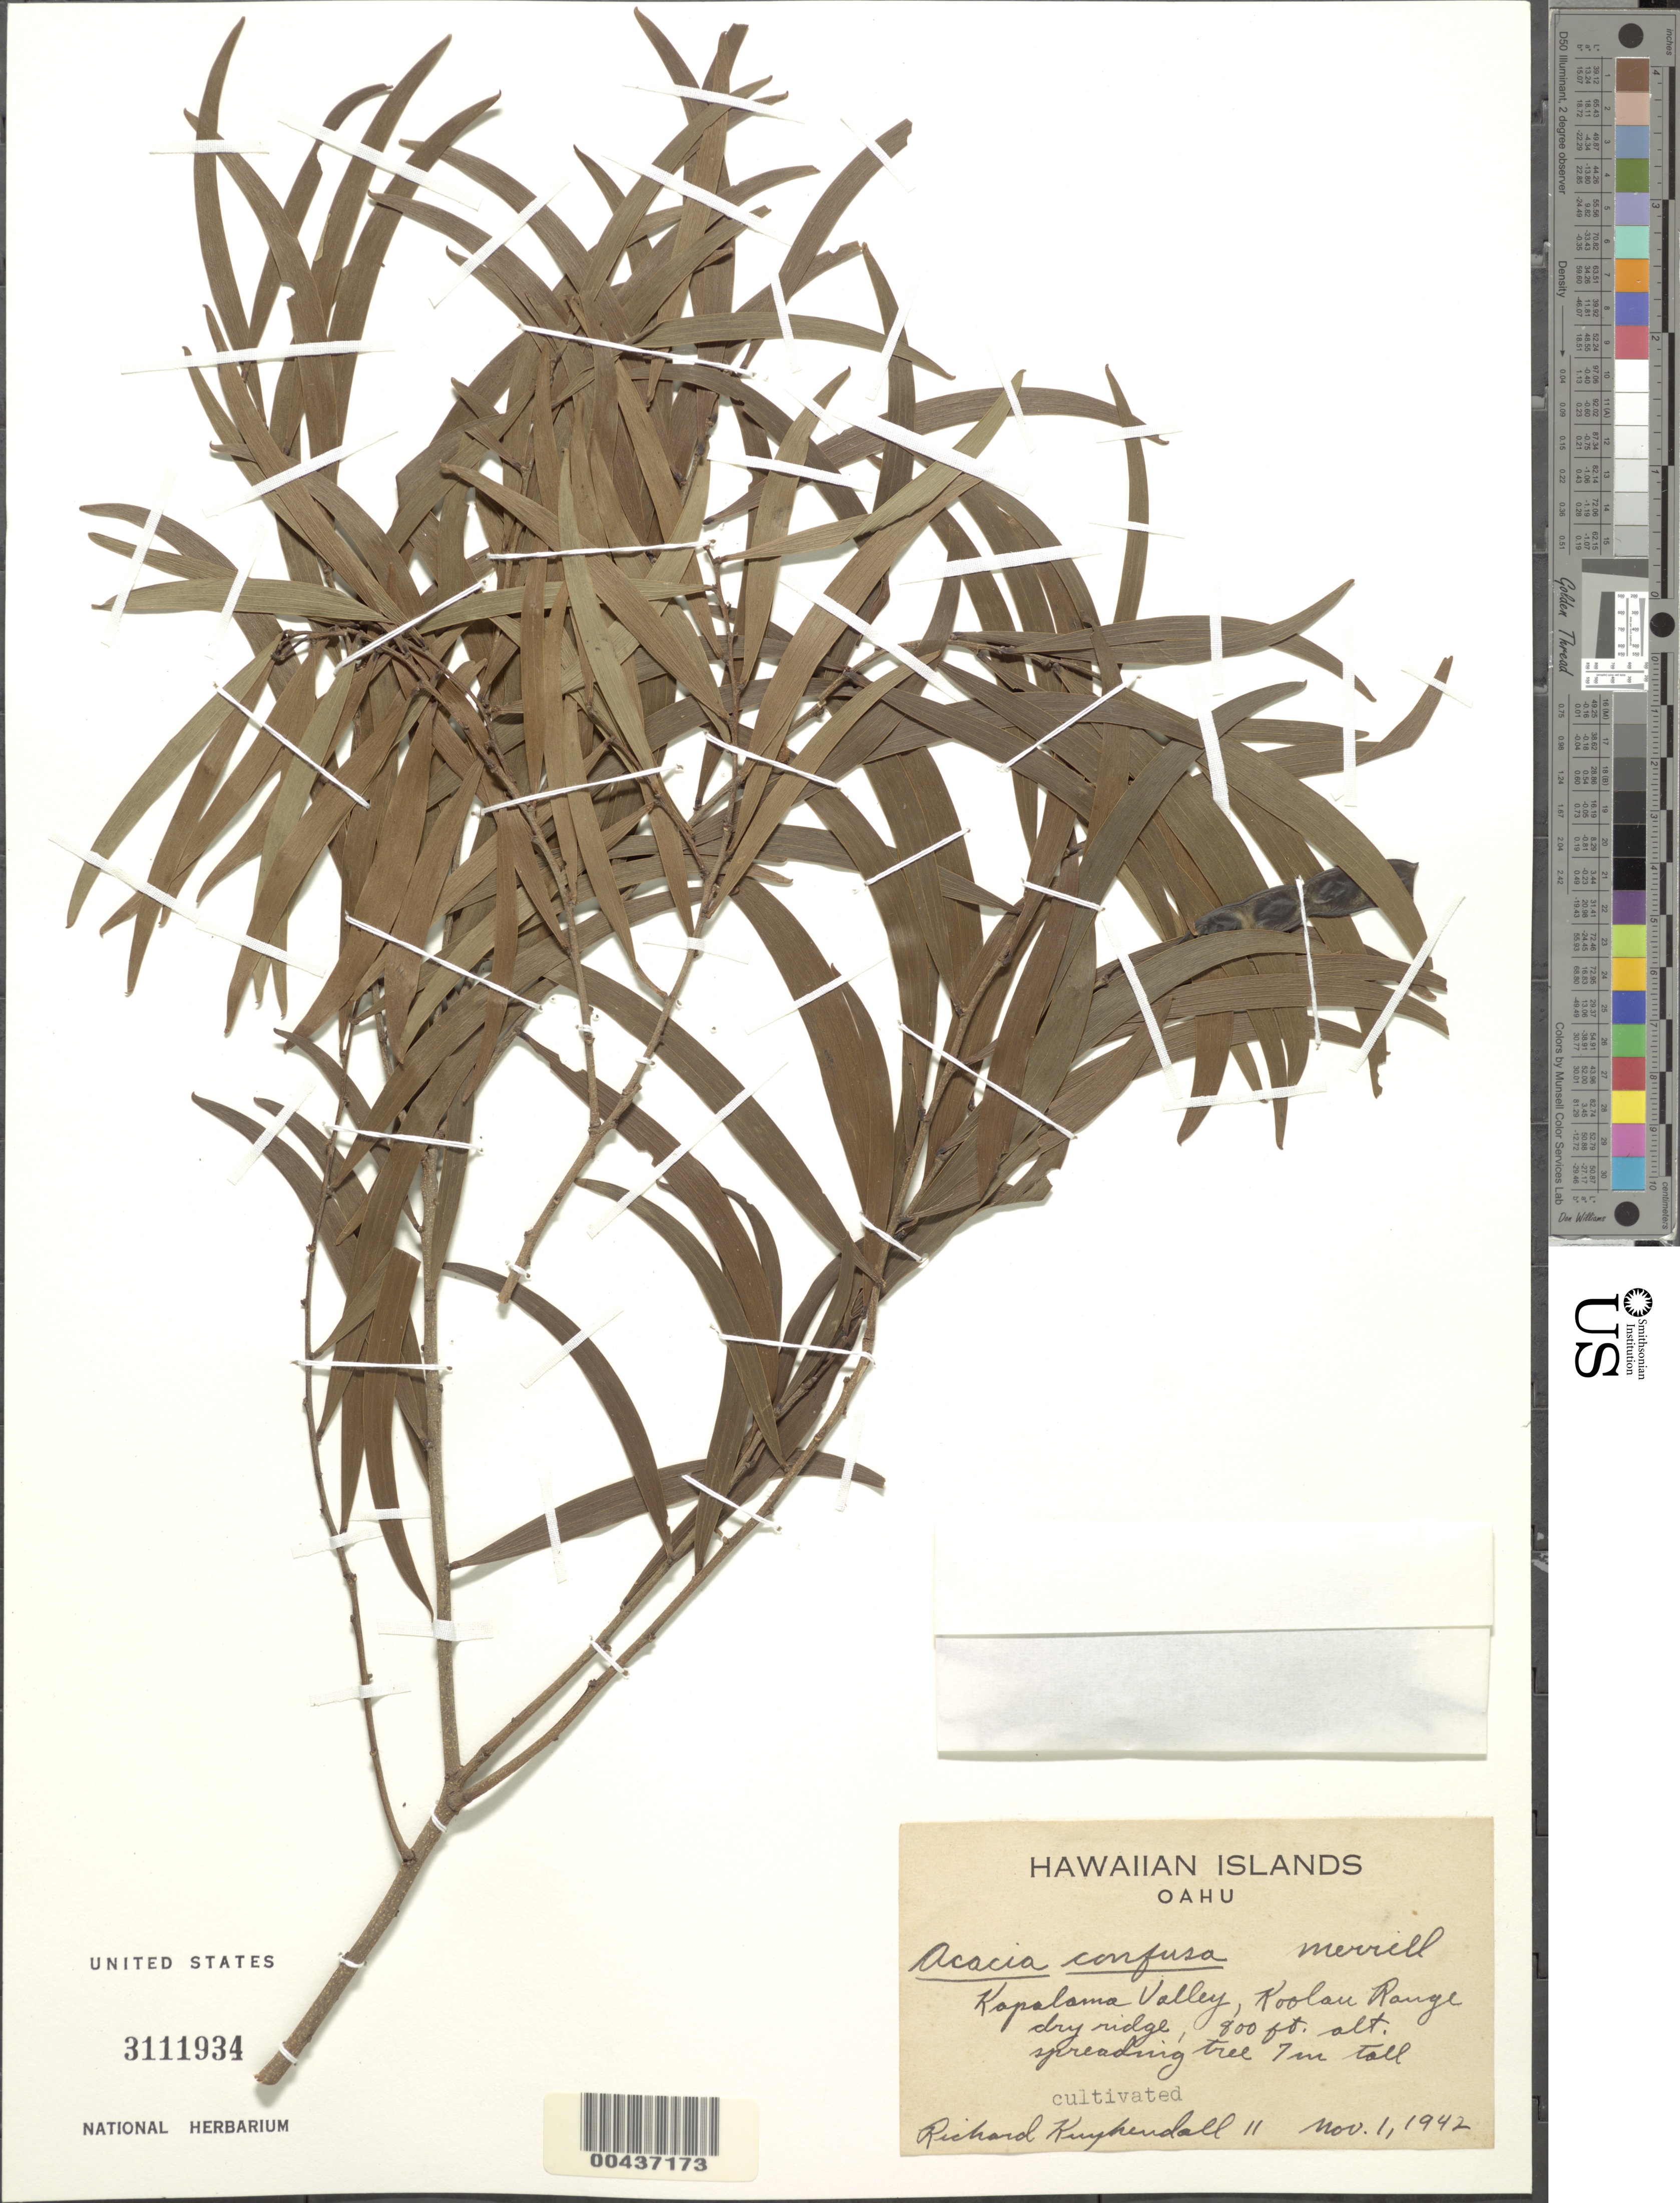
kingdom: Plantae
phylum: Tracheophyta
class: Magnoliopsida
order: Fabales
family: Fabaceae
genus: Acacia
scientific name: Acacia confusa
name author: Merr.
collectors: R. Kuykendall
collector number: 11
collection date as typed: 1 Nov 1942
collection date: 1942-11-01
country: United States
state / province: Hawaii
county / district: Honolulu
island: Oahu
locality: Kapalama Valley, Koolau Range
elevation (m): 244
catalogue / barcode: US 3111934